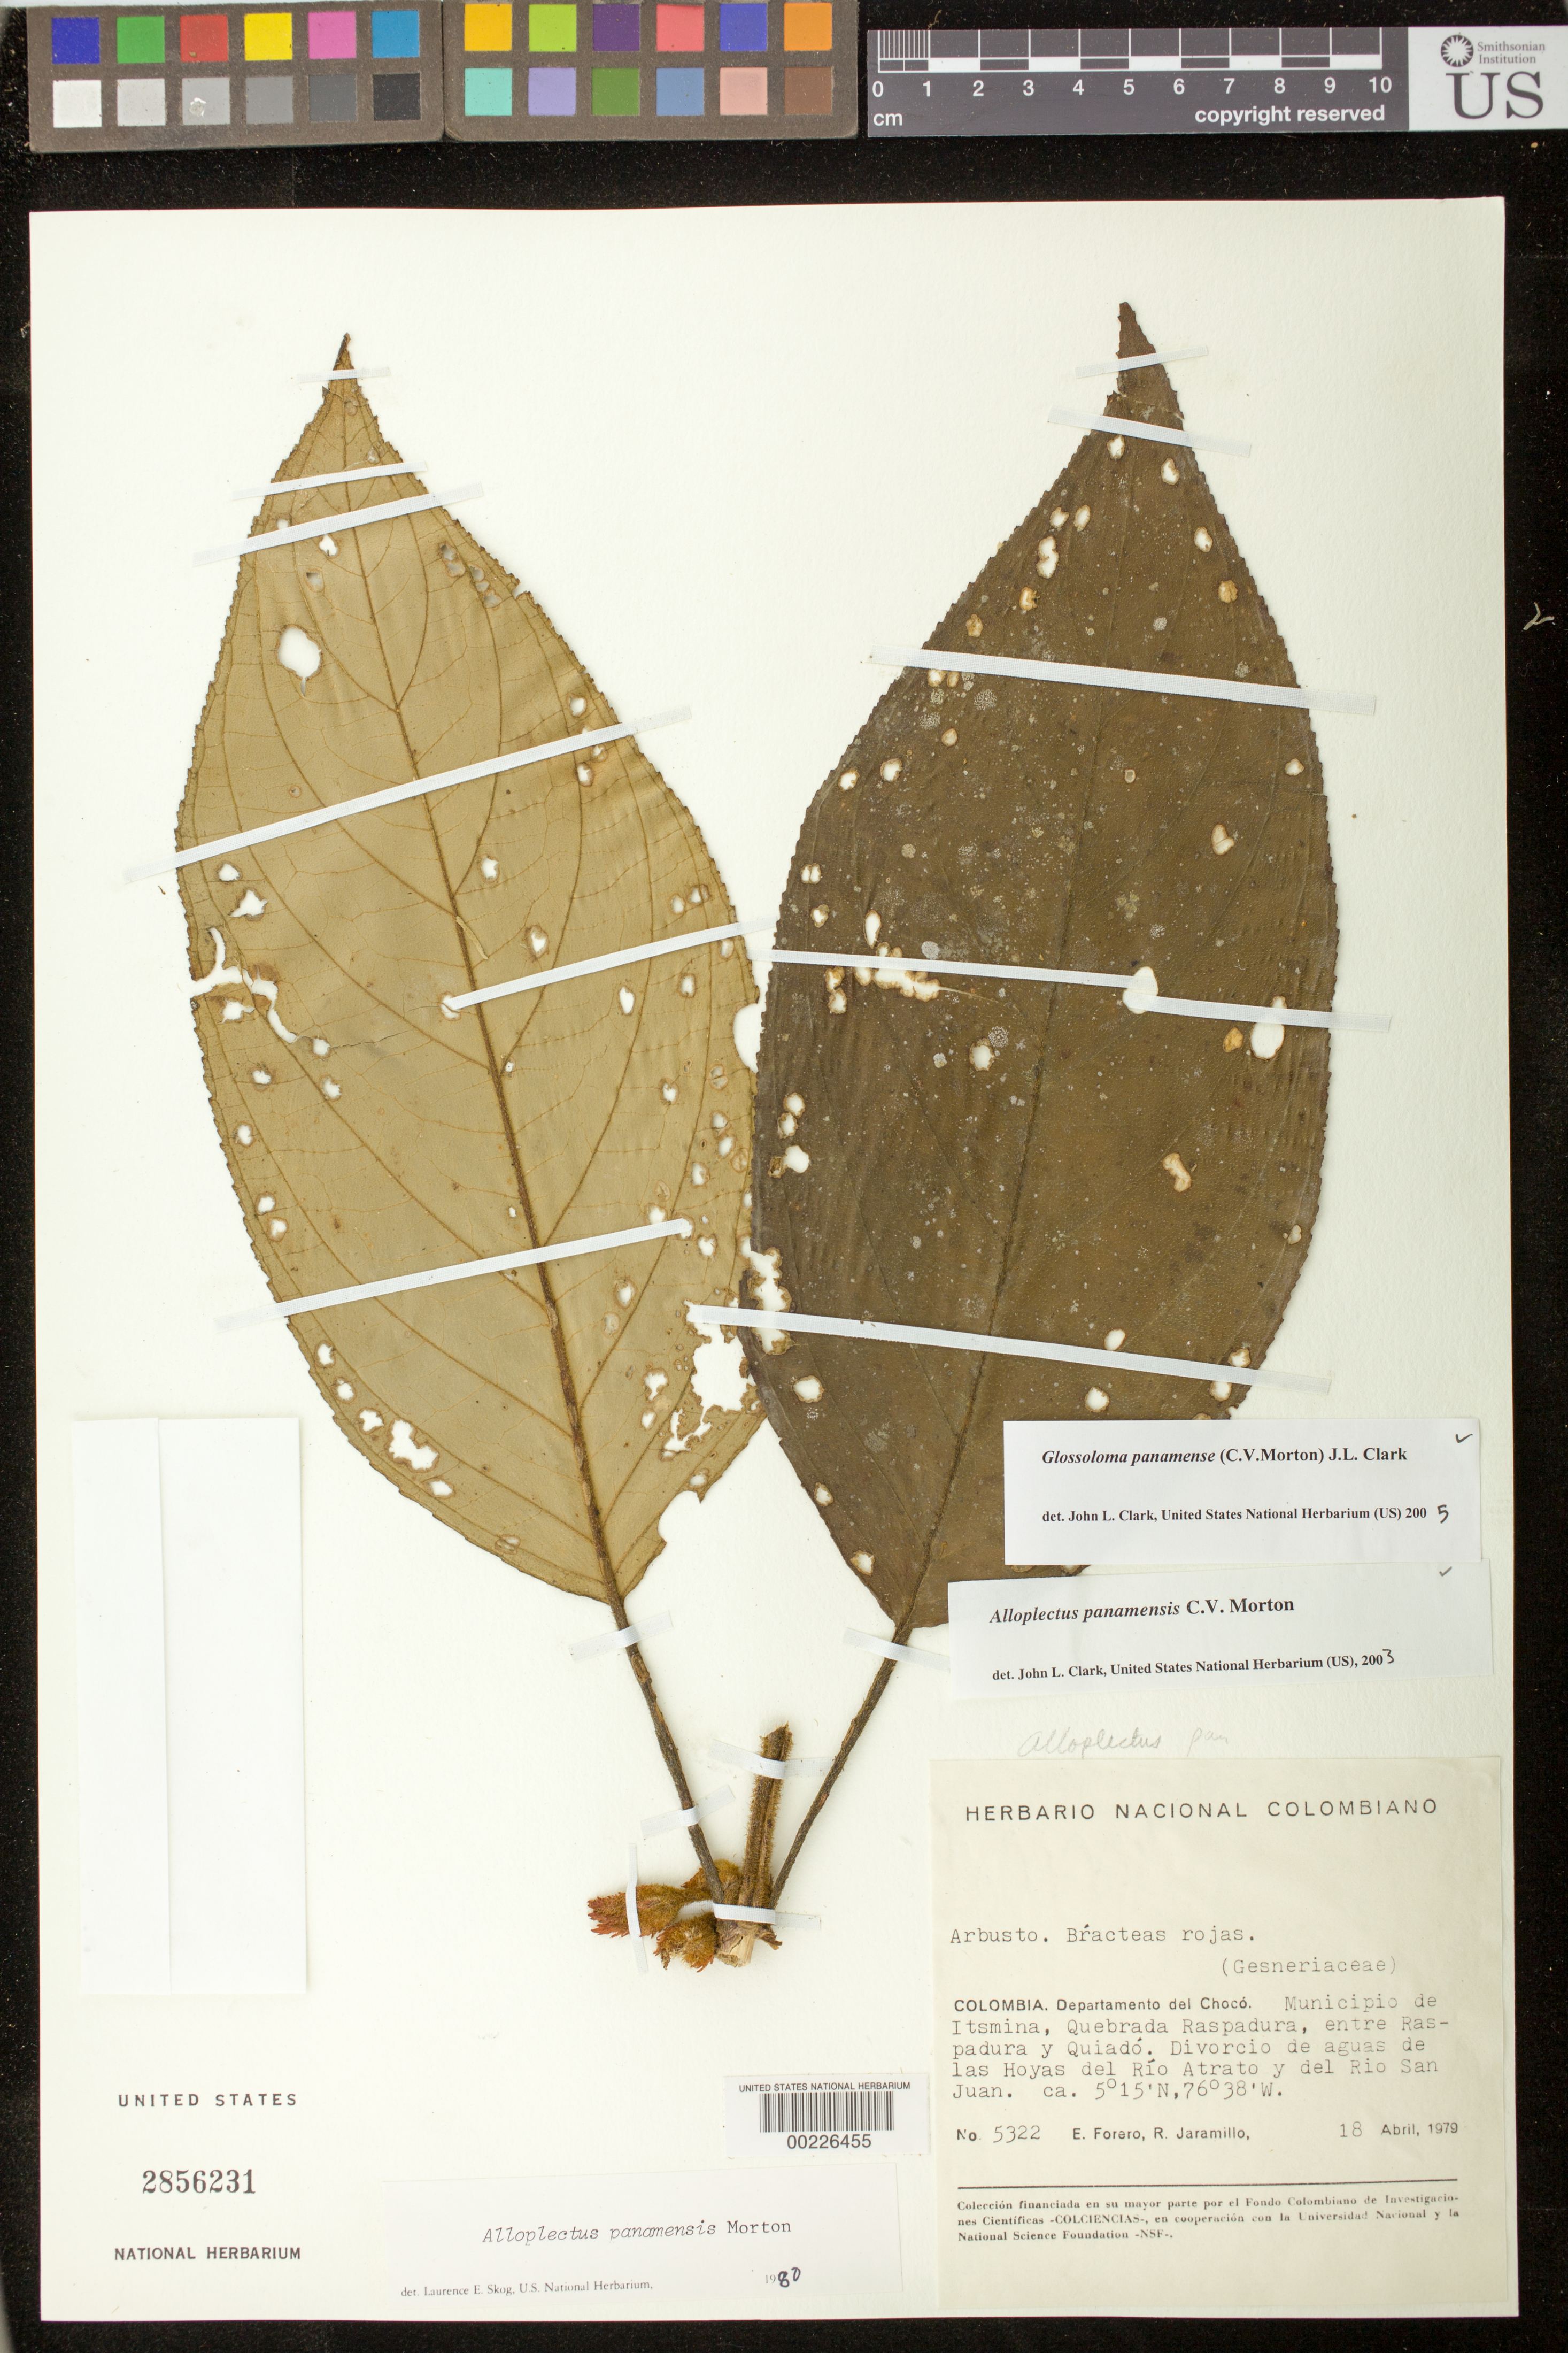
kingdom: Plantae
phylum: Tracheophyta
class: Magnoliopsida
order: Lamiales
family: Gesneriaceae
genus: Glossoloma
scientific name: Glossoloma panamense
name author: (C.V. Morton) J.L. Clark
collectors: E. Forero & R. Jaramillo M.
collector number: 5322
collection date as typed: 18 Apr 1979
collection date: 1979-04-18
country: Colombia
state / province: Chocó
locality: Mun. of Itsmina, Quebrada Raspadura, between Raspadura & Quiado, separation of waters of valley of Rio Atrato & Rio San Juan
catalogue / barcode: US 2856231